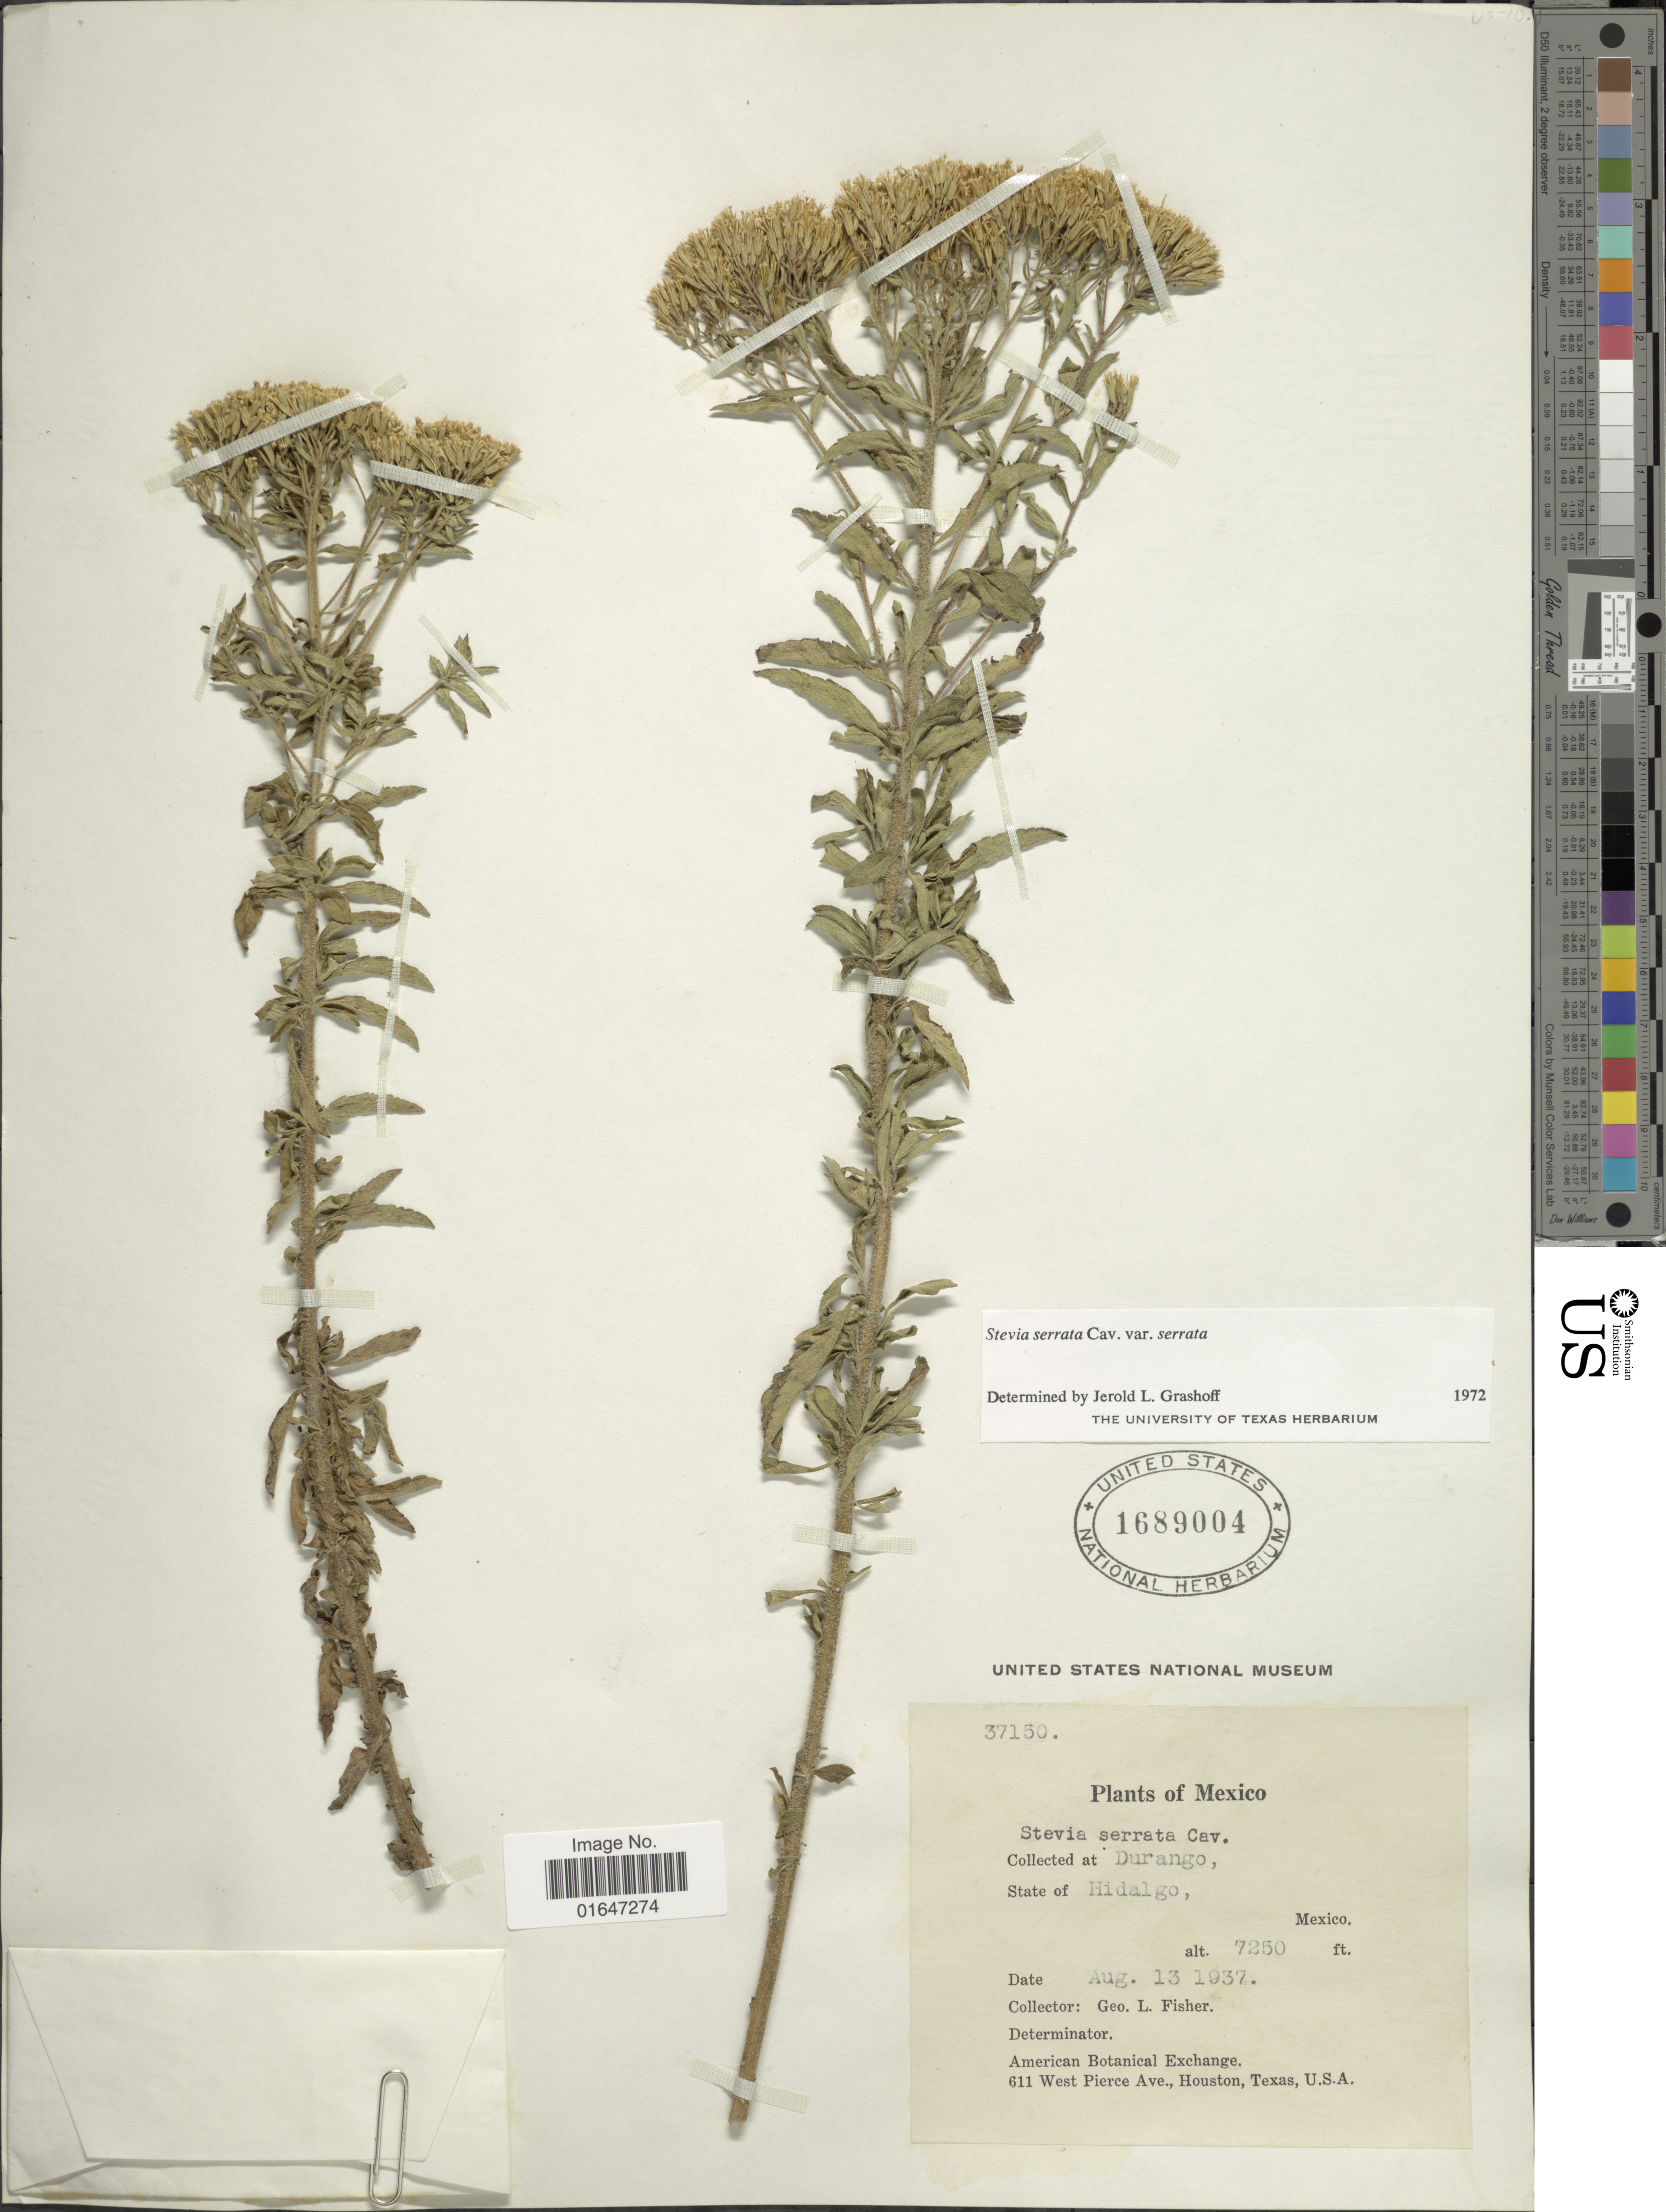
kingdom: Plantae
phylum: Tracheophyta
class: Magnoliopsida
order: Asterales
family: Asteraceae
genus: Stevia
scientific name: Stevia serrata var. serrata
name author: Cav.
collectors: G. L. Fisher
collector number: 37150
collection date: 1937-08-13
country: Mexico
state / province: Hidalgo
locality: Durango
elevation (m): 2210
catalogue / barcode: US 1689004